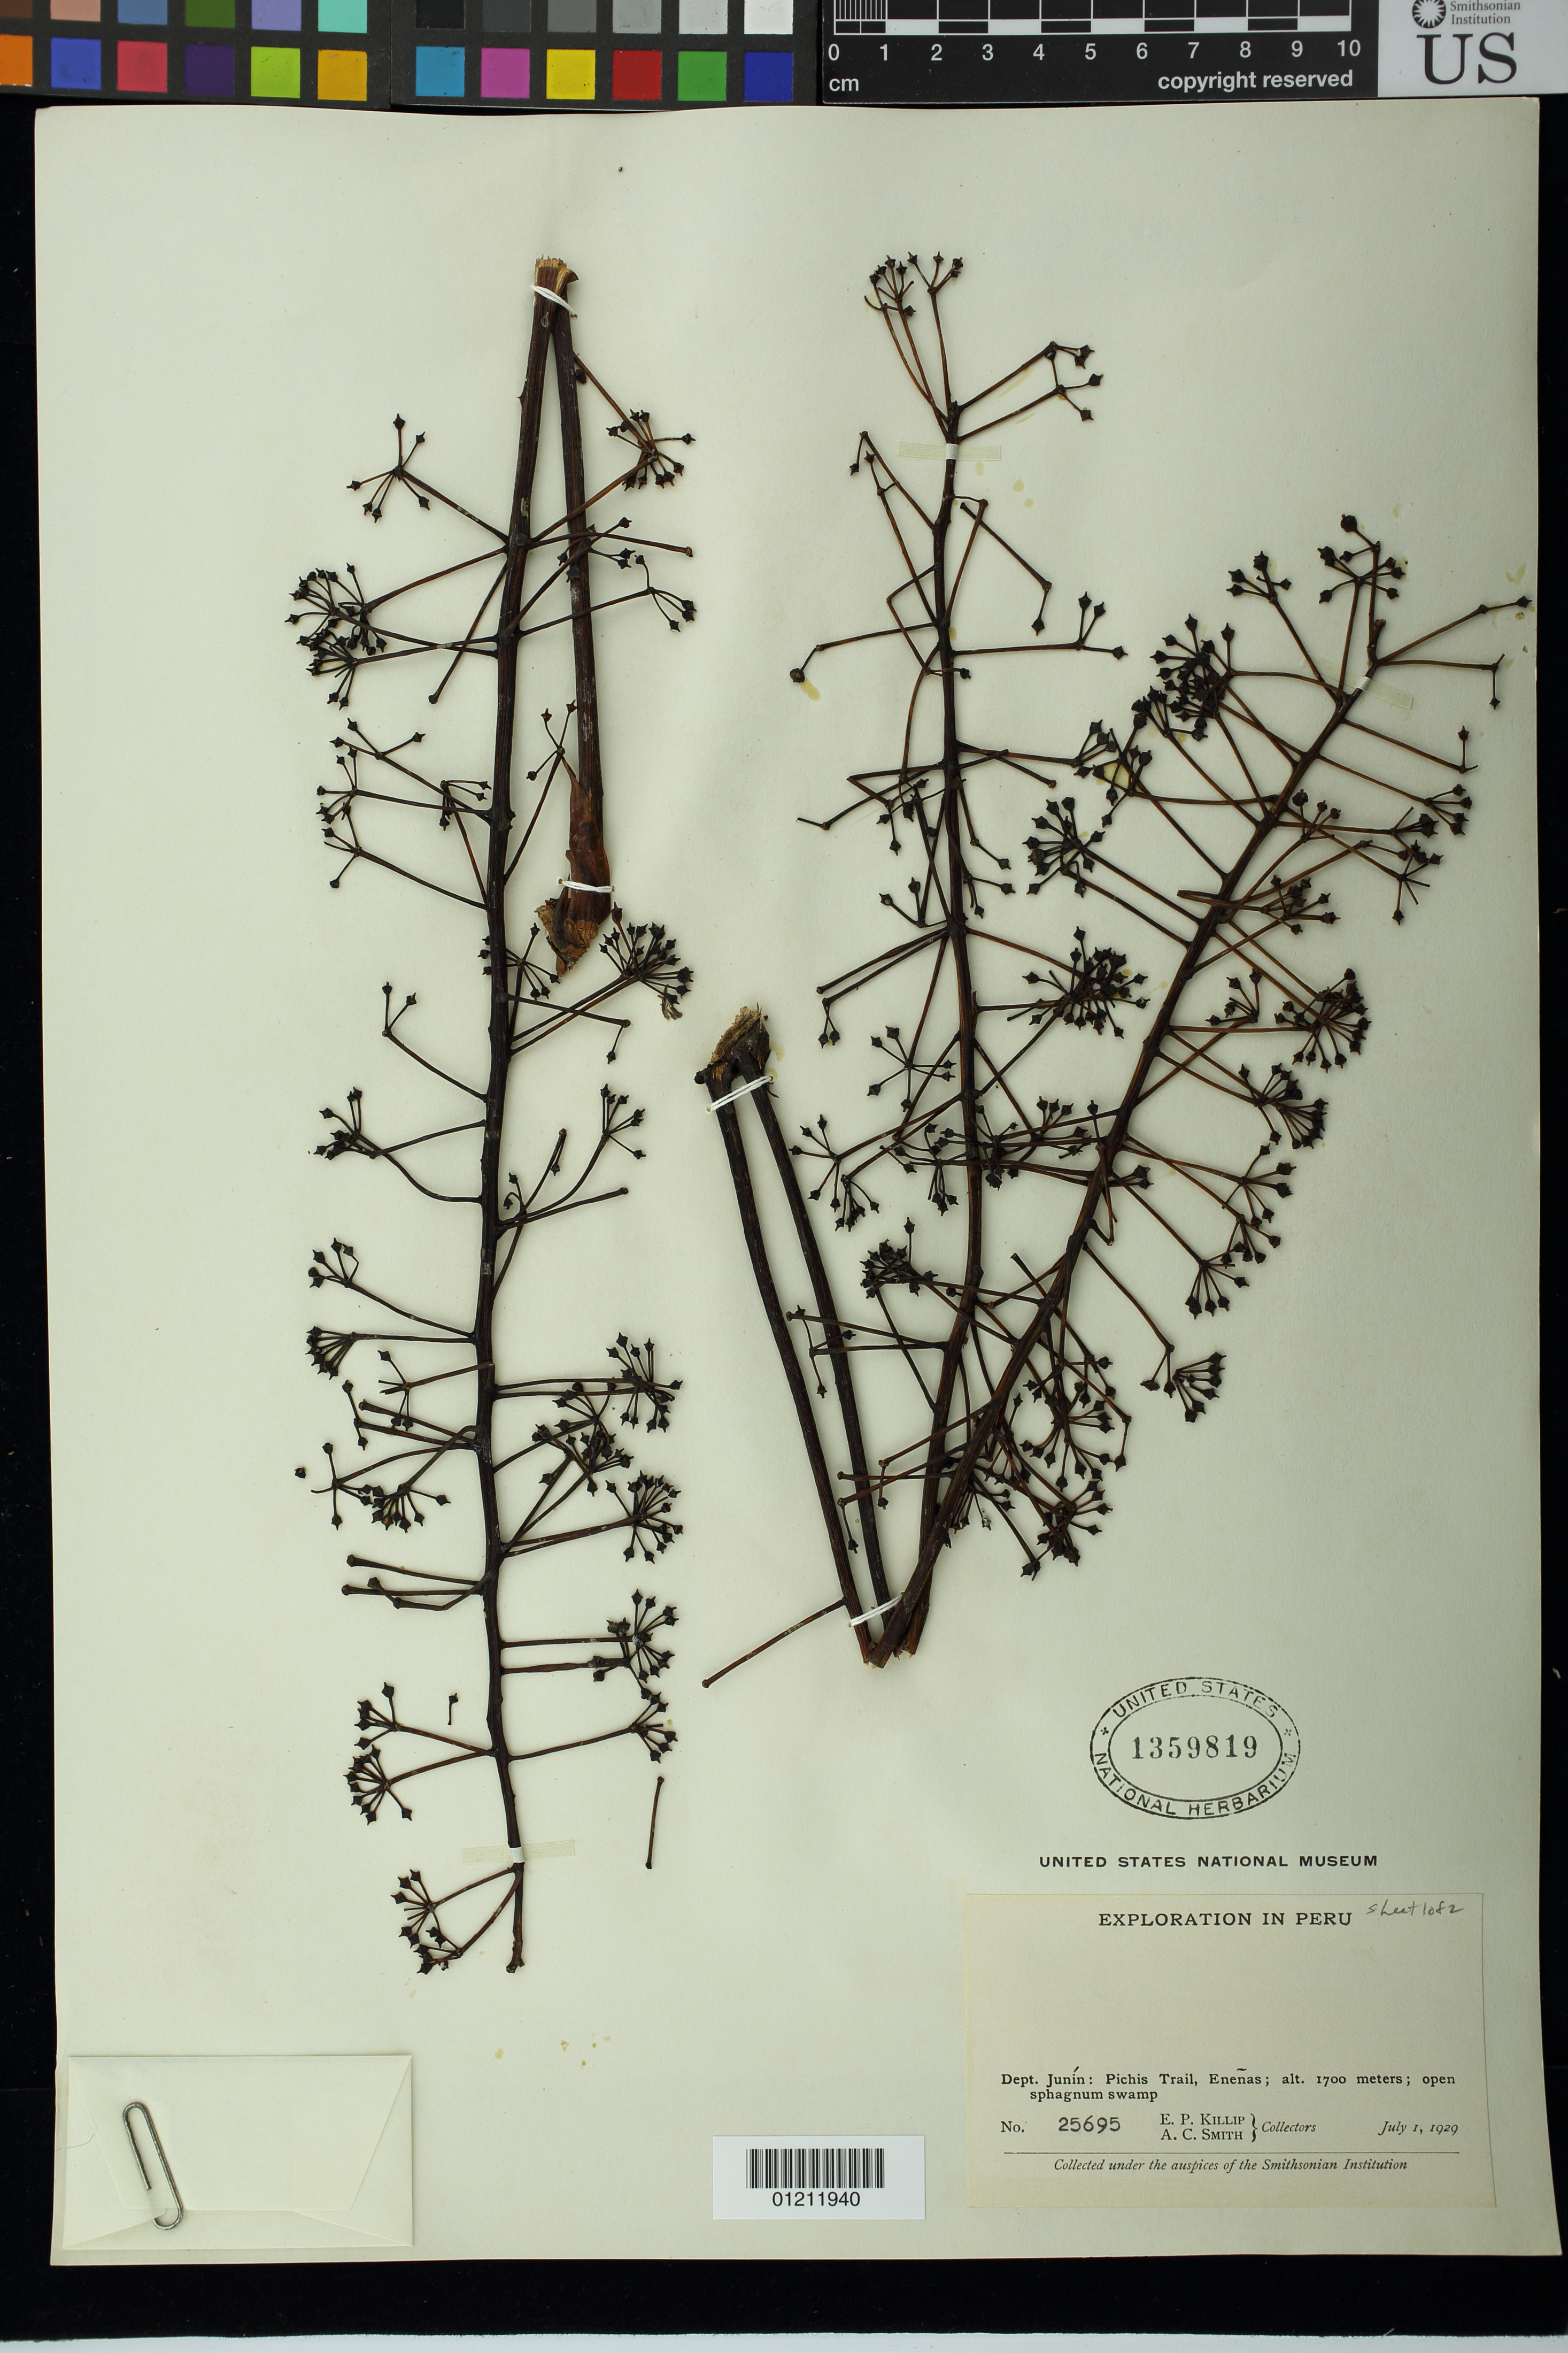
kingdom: Plantae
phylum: Tracheophyta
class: Magnoliopsida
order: Apiales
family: Araliaceae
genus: Schefflera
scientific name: Schefflera patula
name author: (Rusby) Harms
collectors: E. P. Killip & A. C. Smith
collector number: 25695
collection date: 1929-07-01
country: Peru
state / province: Junín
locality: Pichis Trail, Ene±as; open sphagnum swamp.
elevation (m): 1700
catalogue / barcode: US 1359819